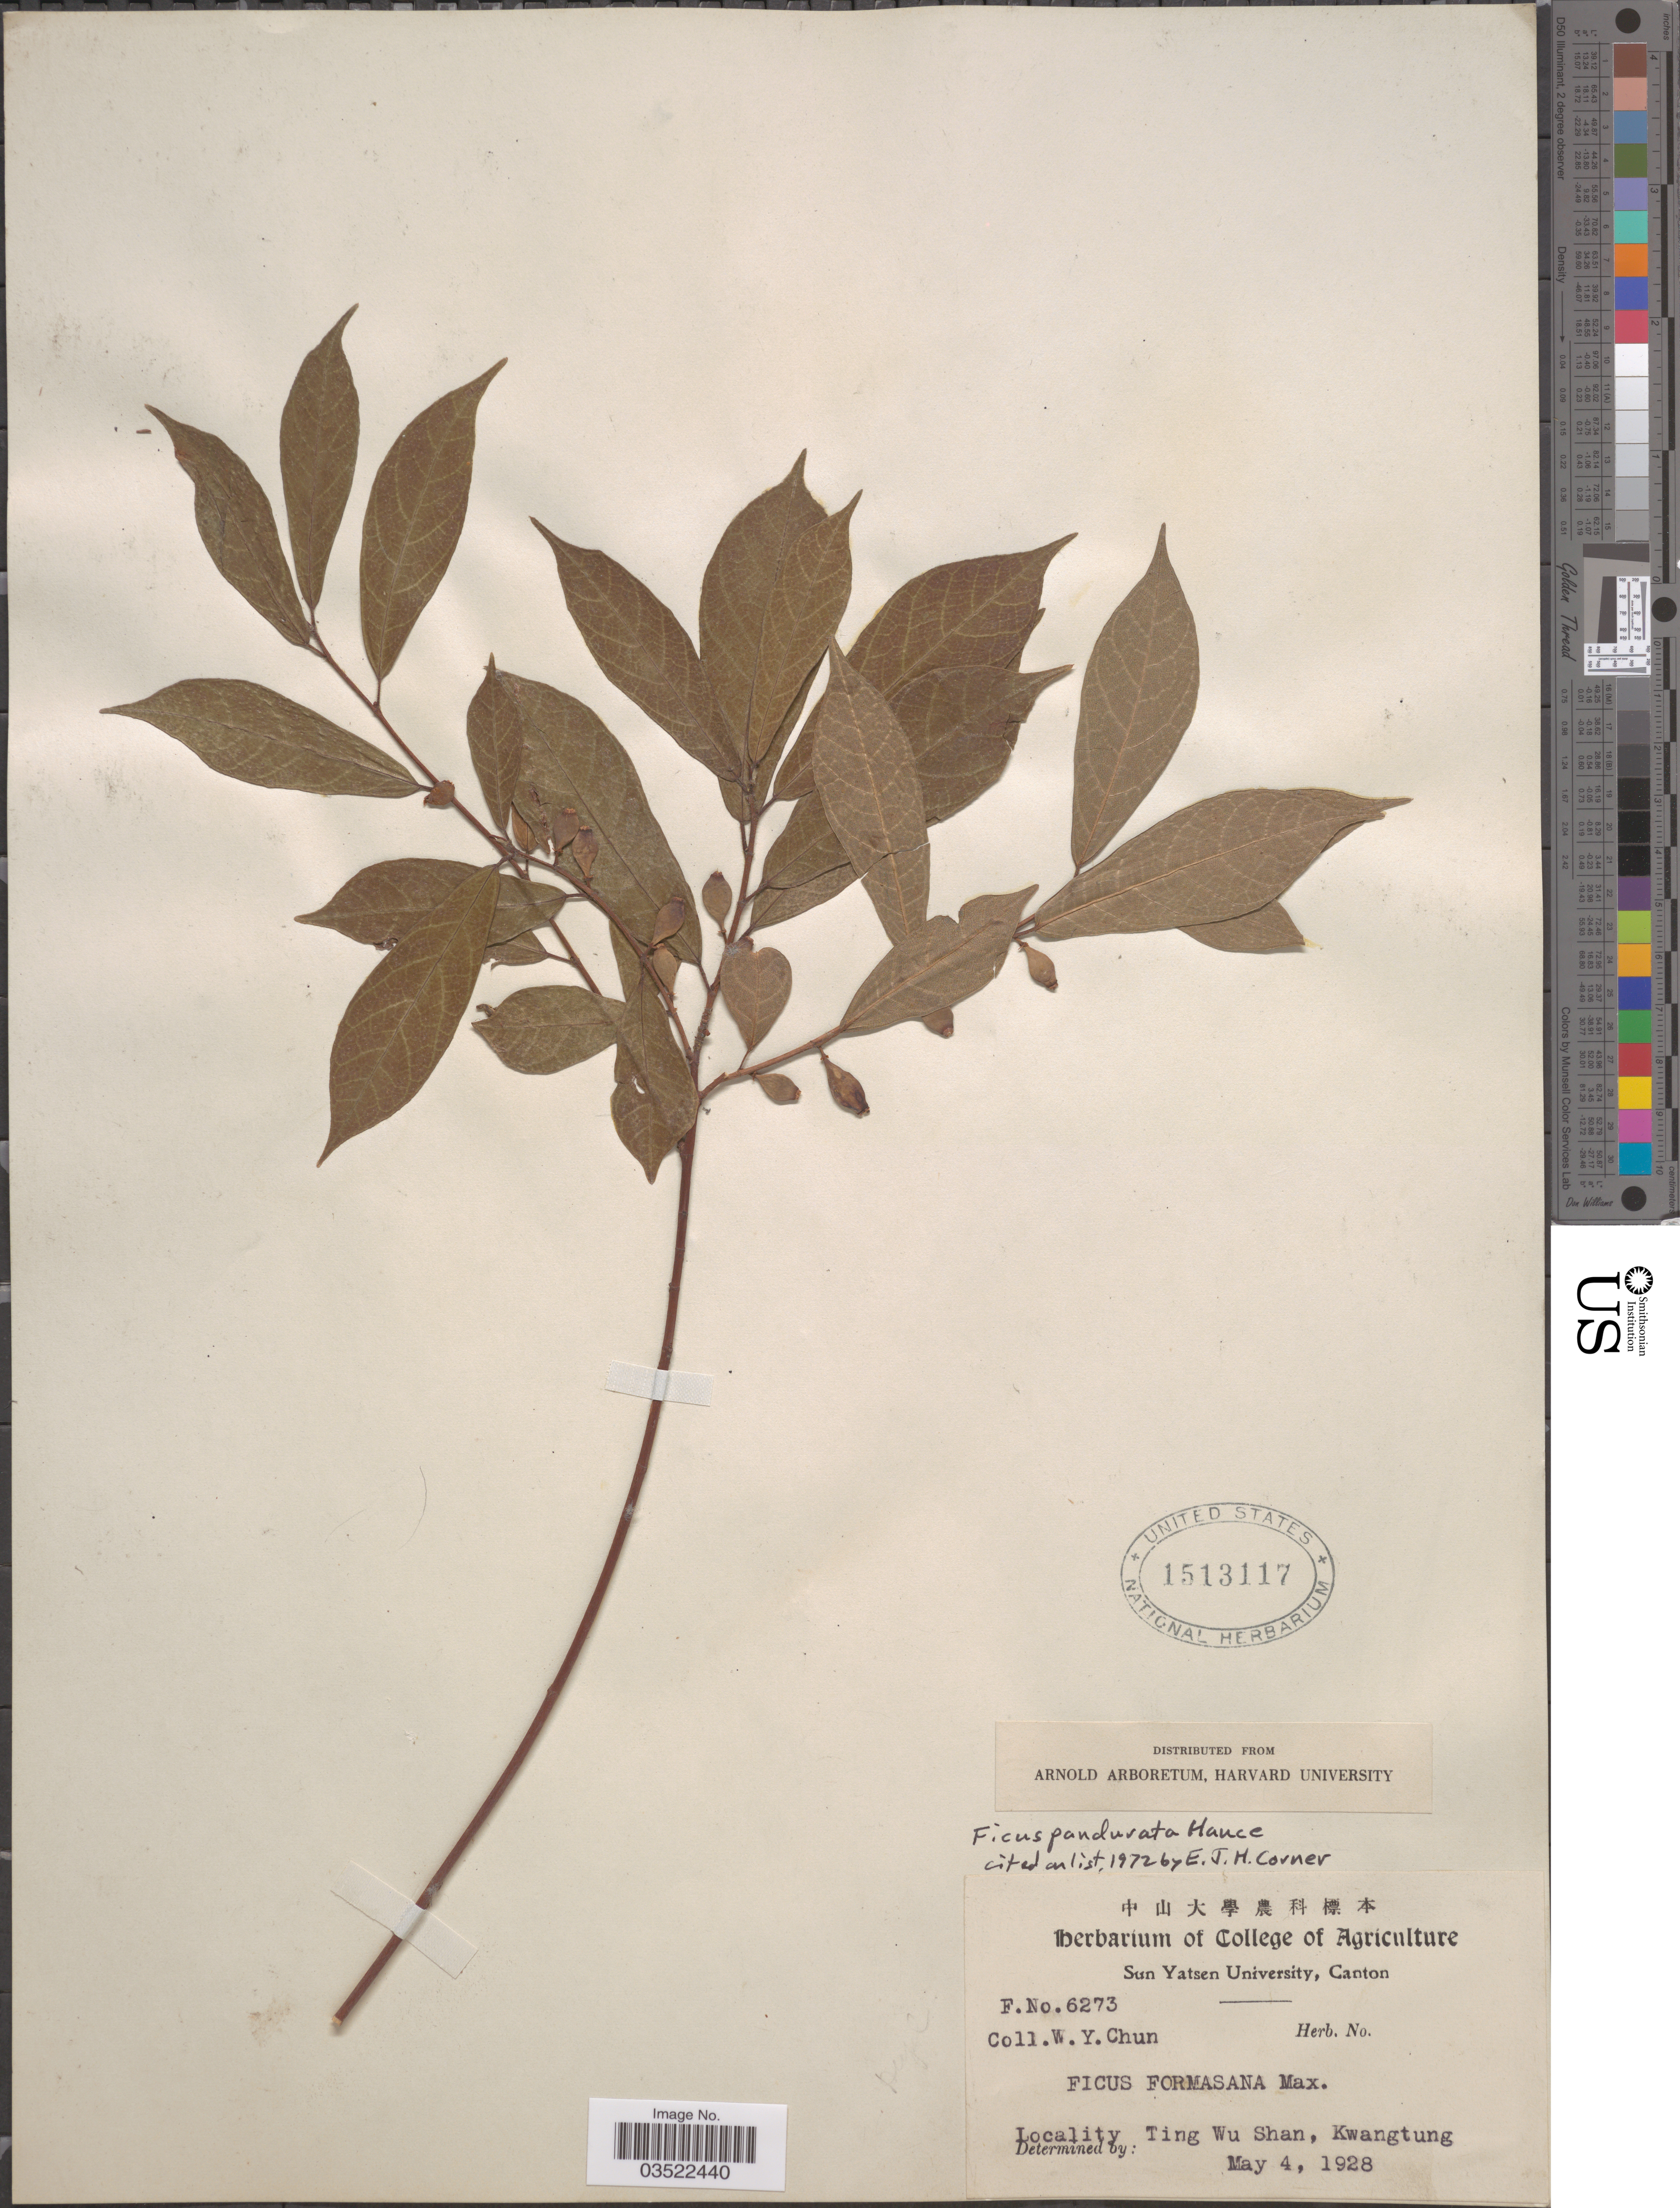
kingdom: Plantae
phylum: Tracheophyta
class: Magnoliopsida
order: Rosales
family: Moraceae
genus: Ficus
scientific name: Ficus pandurata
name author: Hance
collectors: W. Y. Chun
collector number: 6273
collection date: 1928-05-04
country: China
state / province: Guangdong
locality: Ting Wu Shan, Kwangtung.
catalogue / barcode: US 1513117